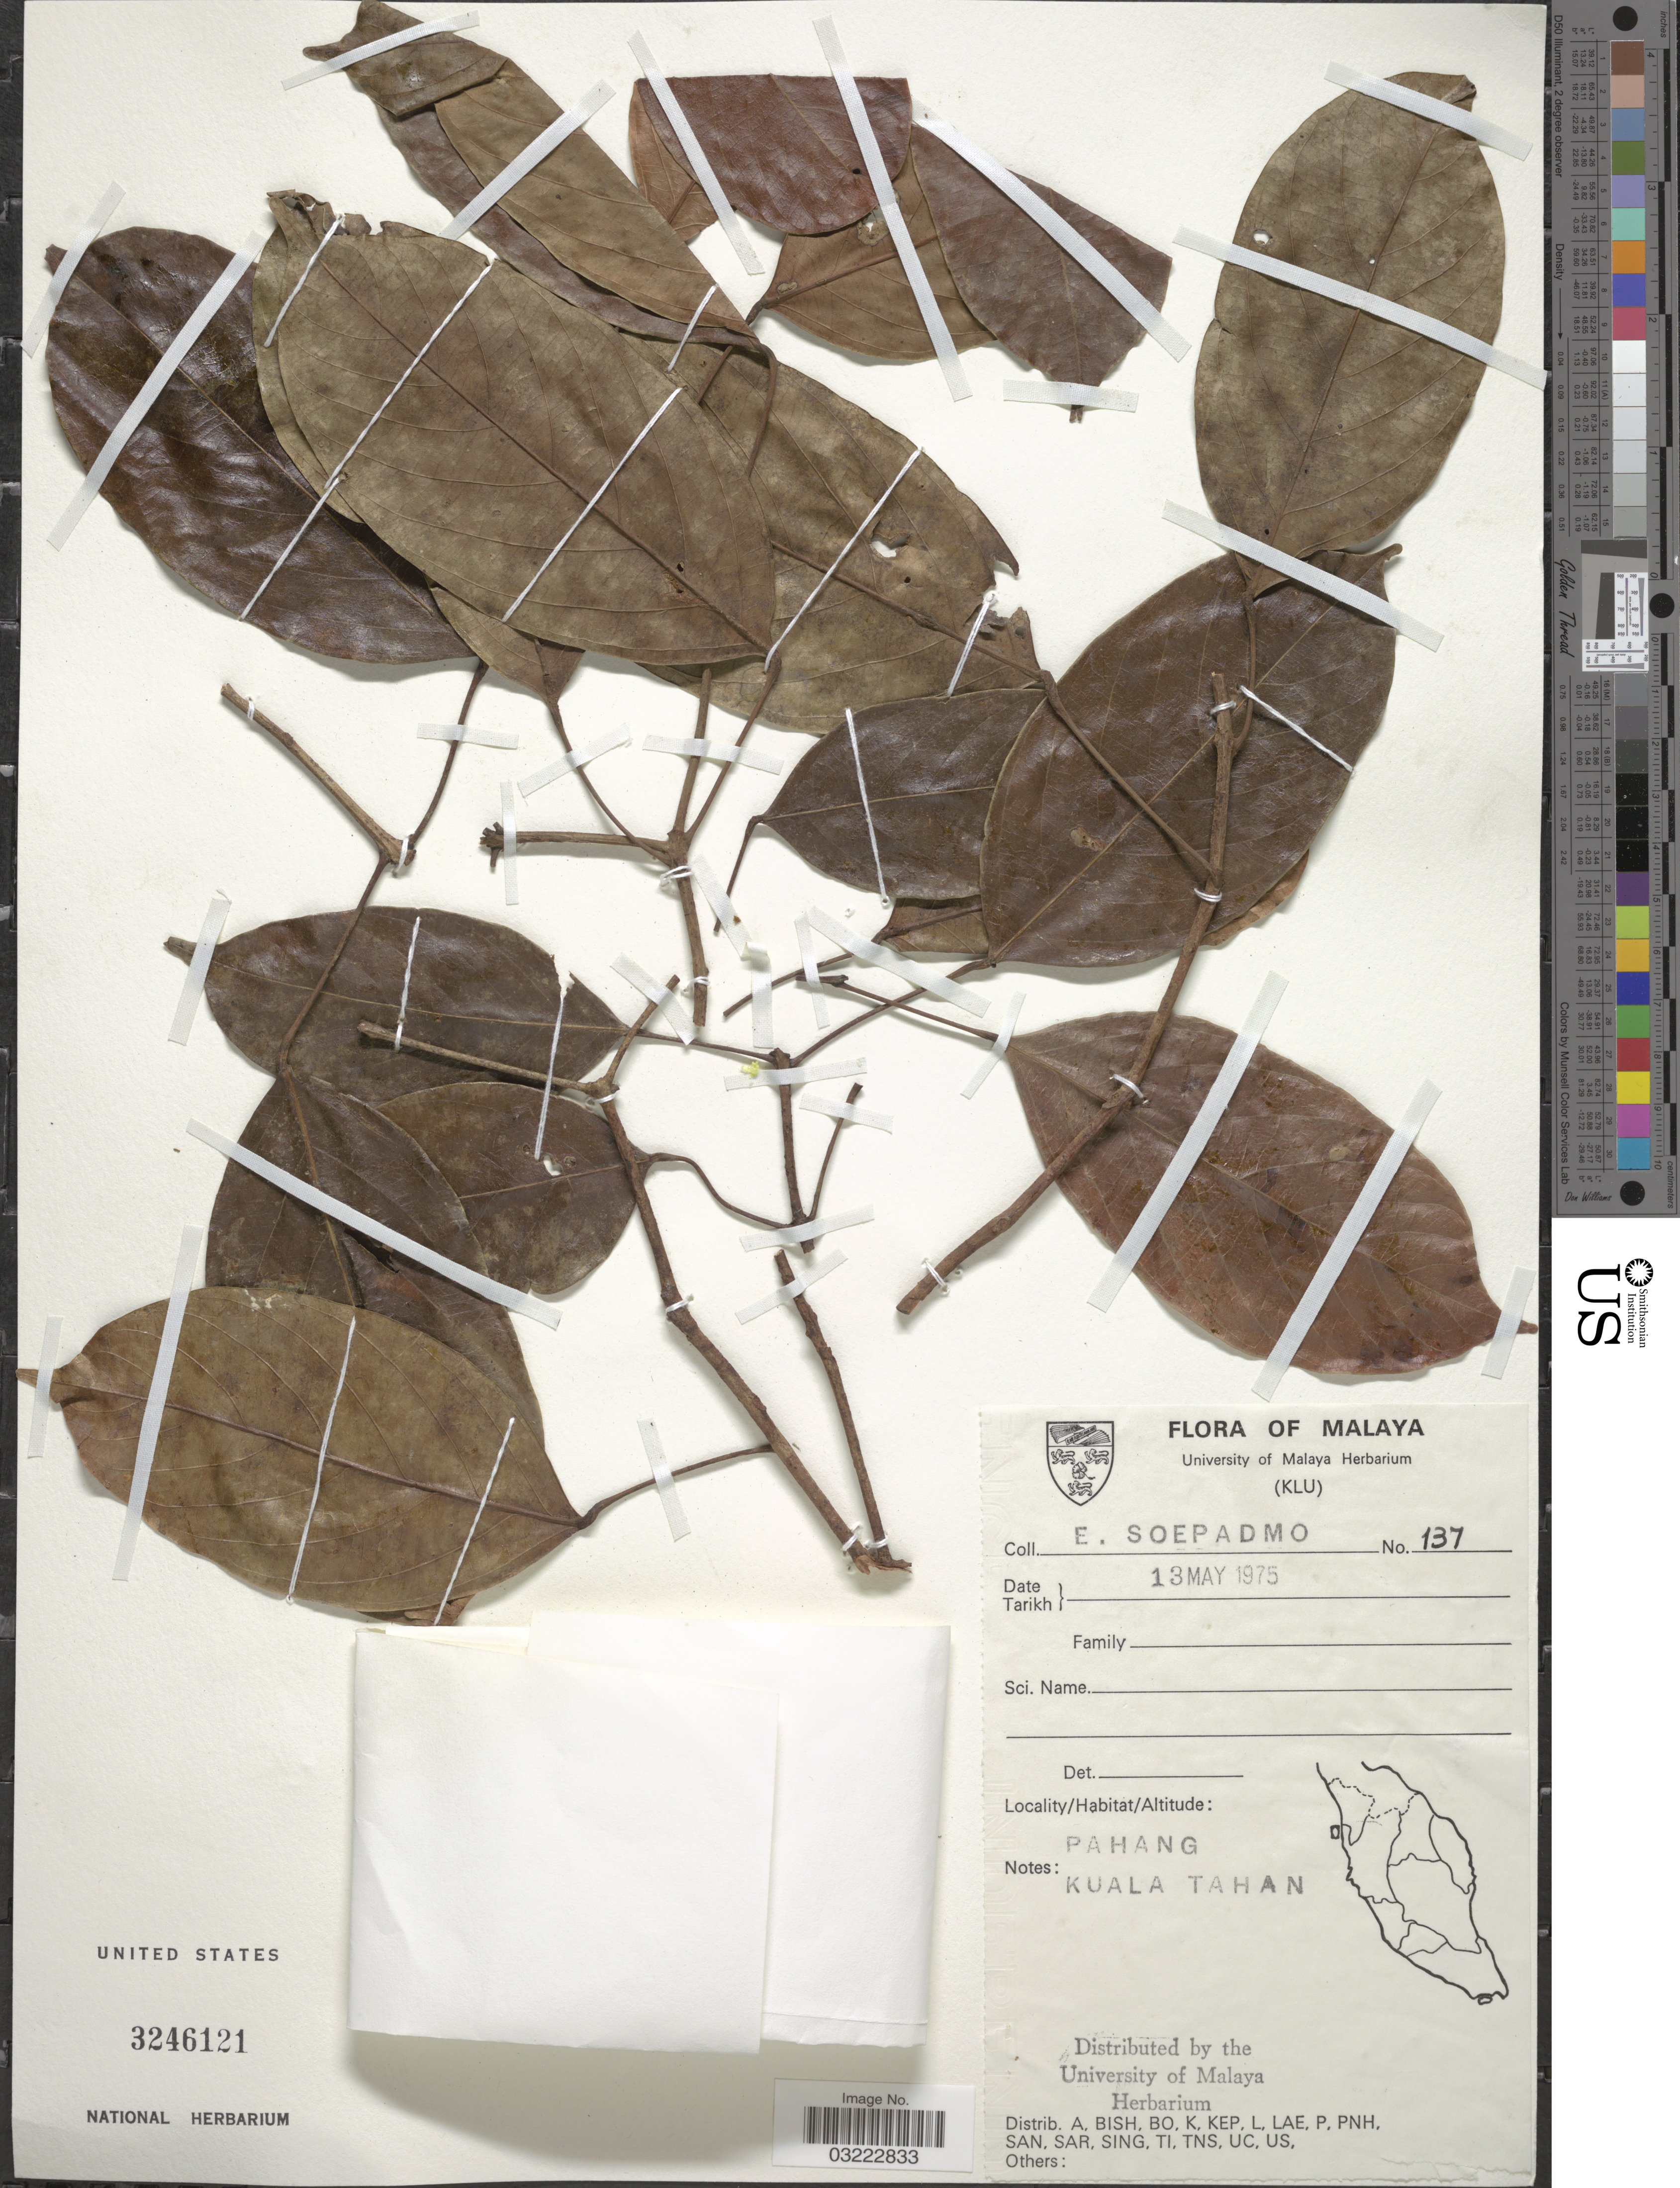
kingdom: Plantae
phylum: Tracheophyta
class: Magnoliopsida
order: Malpighiales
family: Euphorbiaceae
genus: Blumeodendron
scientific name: Blumeodendron tokbrai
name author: (Blume) Kurz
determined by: Perumal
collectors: E. Soepadmo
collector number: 137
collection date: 1975-05-13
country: Malaysia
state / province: Pahang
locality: Kuala Tahan.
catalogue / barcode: US 3246121